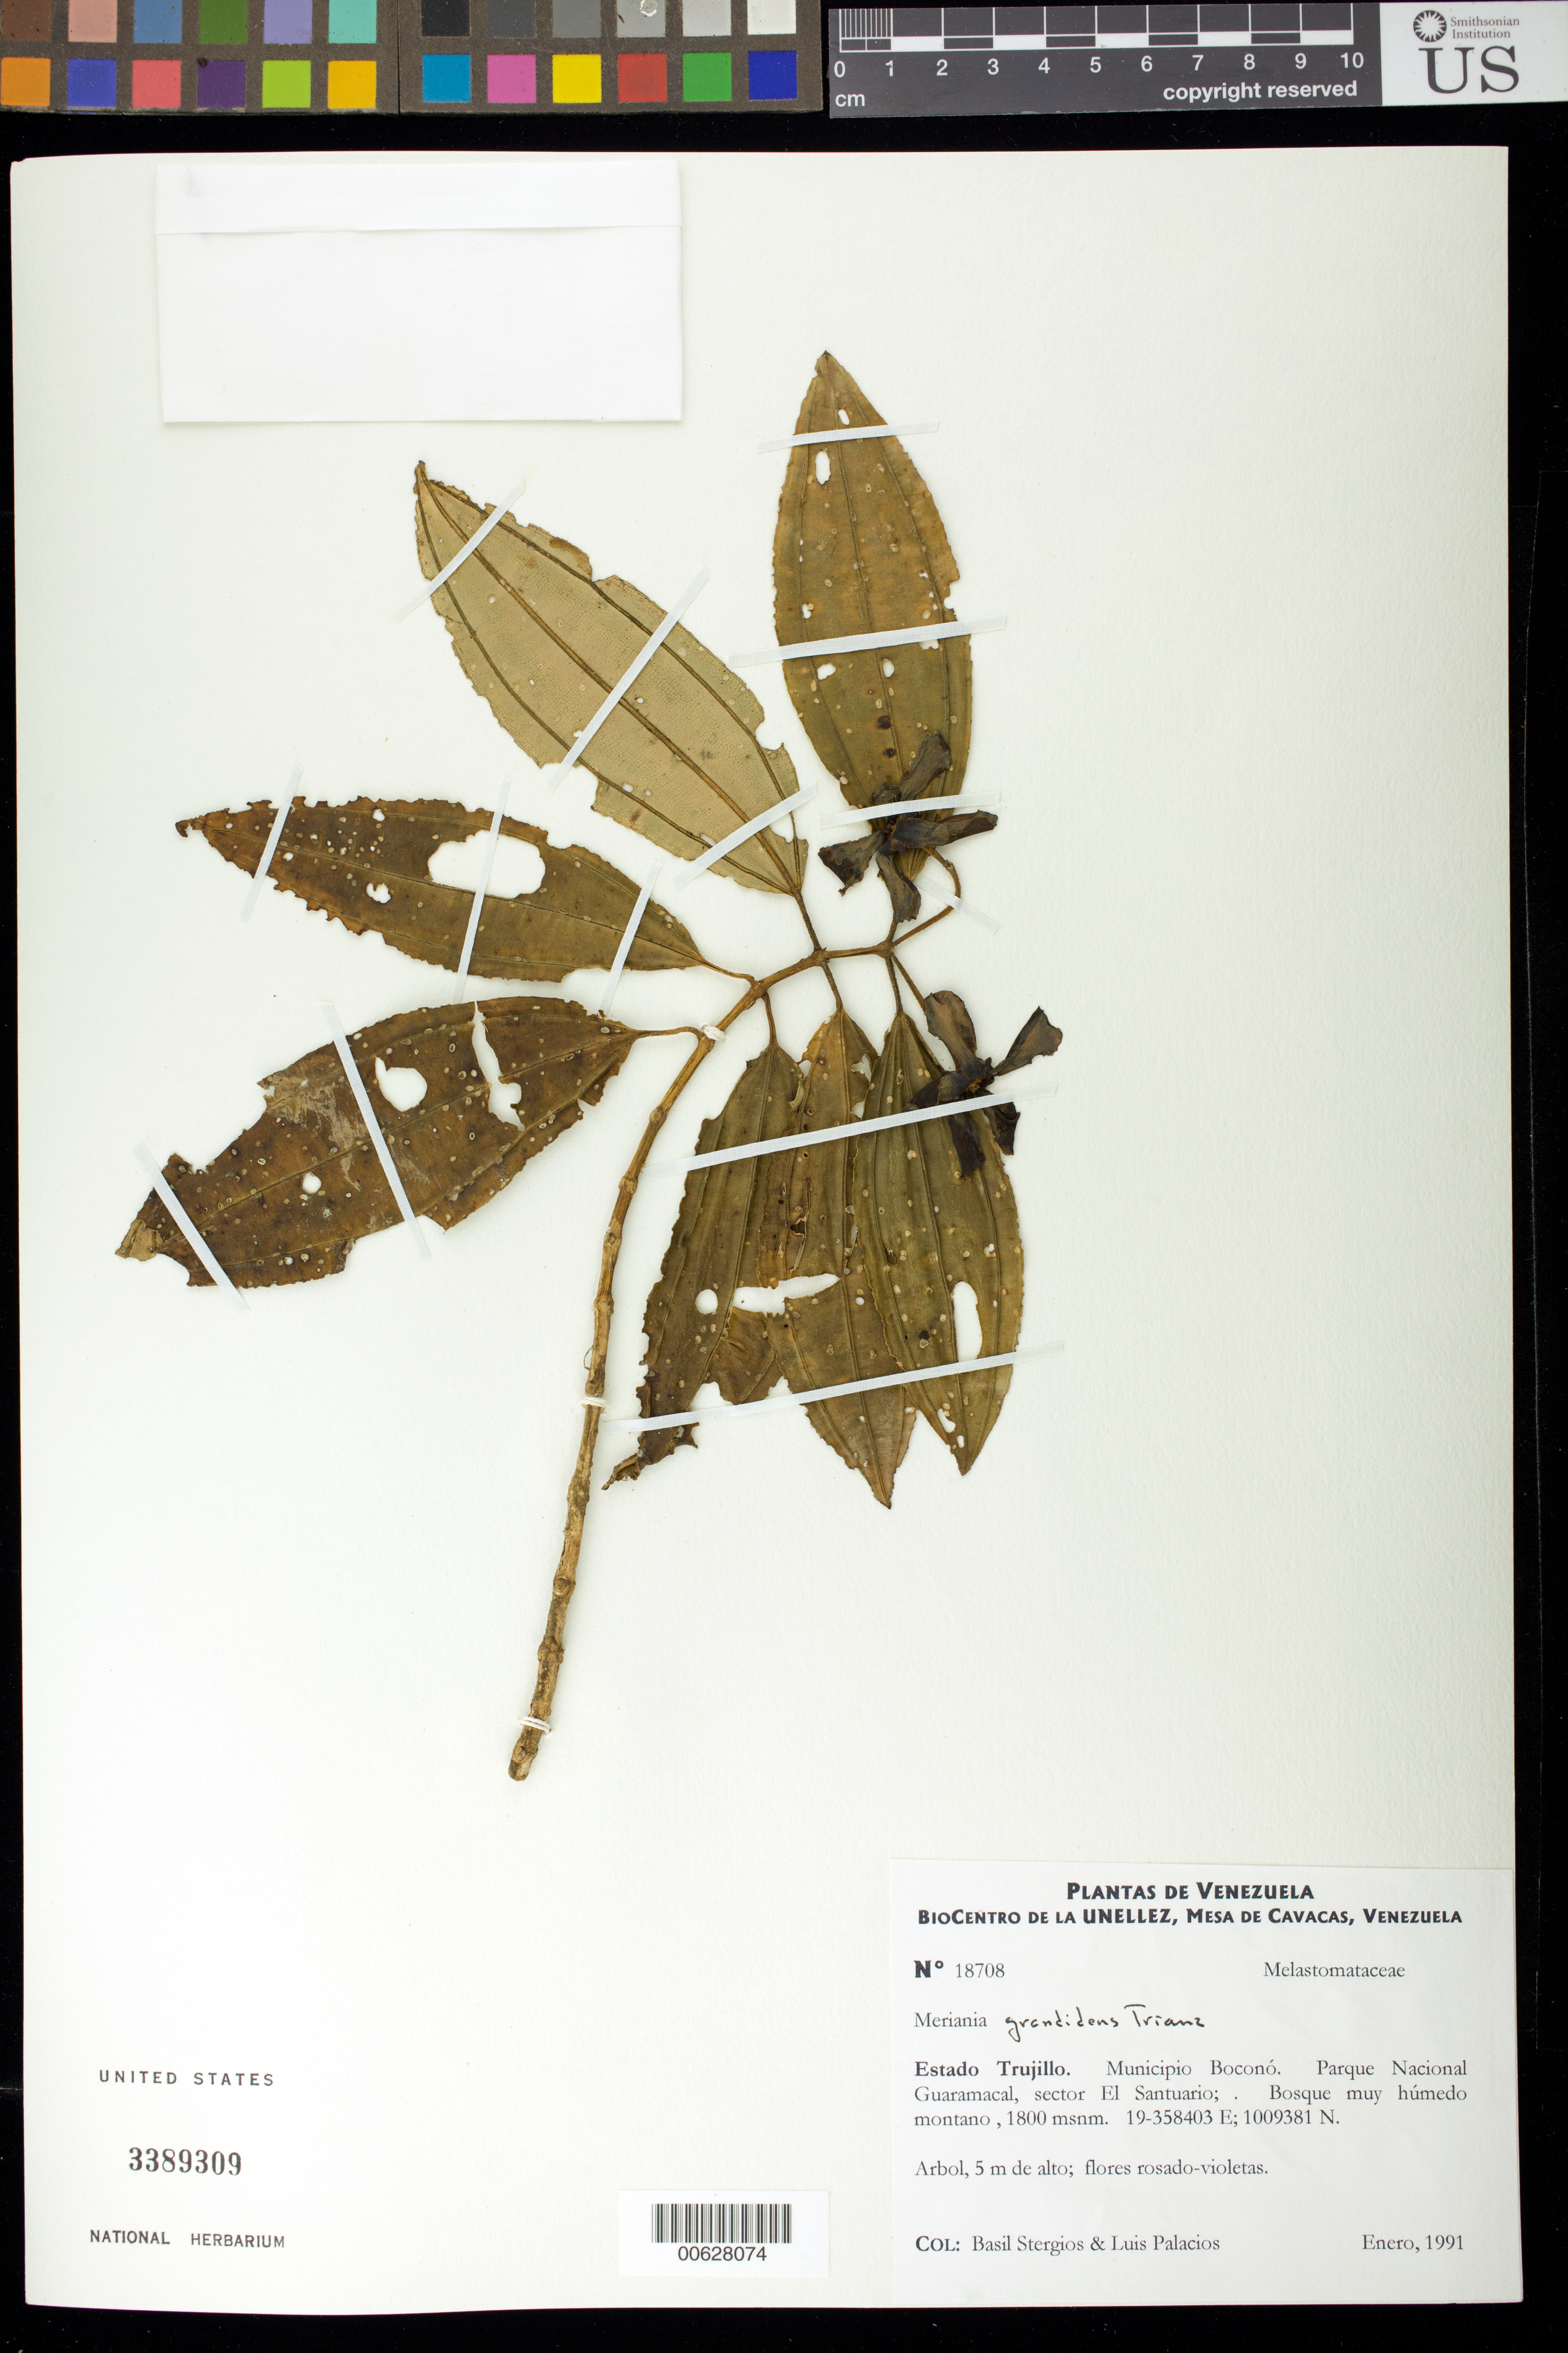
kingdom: Plantae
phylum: Tracheophyta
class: Magnoliopsida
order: Myrtales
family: Melastomataceae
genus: Meriania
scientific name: Meriania grandidens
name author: Triana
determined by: Dorr, L. J., (BOT), Smithsonian Institution - National Museum of Natural History (UNITED STATES)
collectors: B. G. Stergios & L. Palacios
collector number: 18708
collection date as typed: Jan 1991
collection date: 1991-01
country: Venezuela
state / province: Trujillo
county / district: Boconó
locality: Parque Nacional Guaramacal, vertiente N, camino laguna de los Cedros-cresta del páramo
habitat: Bosque húmedo montano alto.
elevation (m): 2000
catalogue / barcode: US 3389309